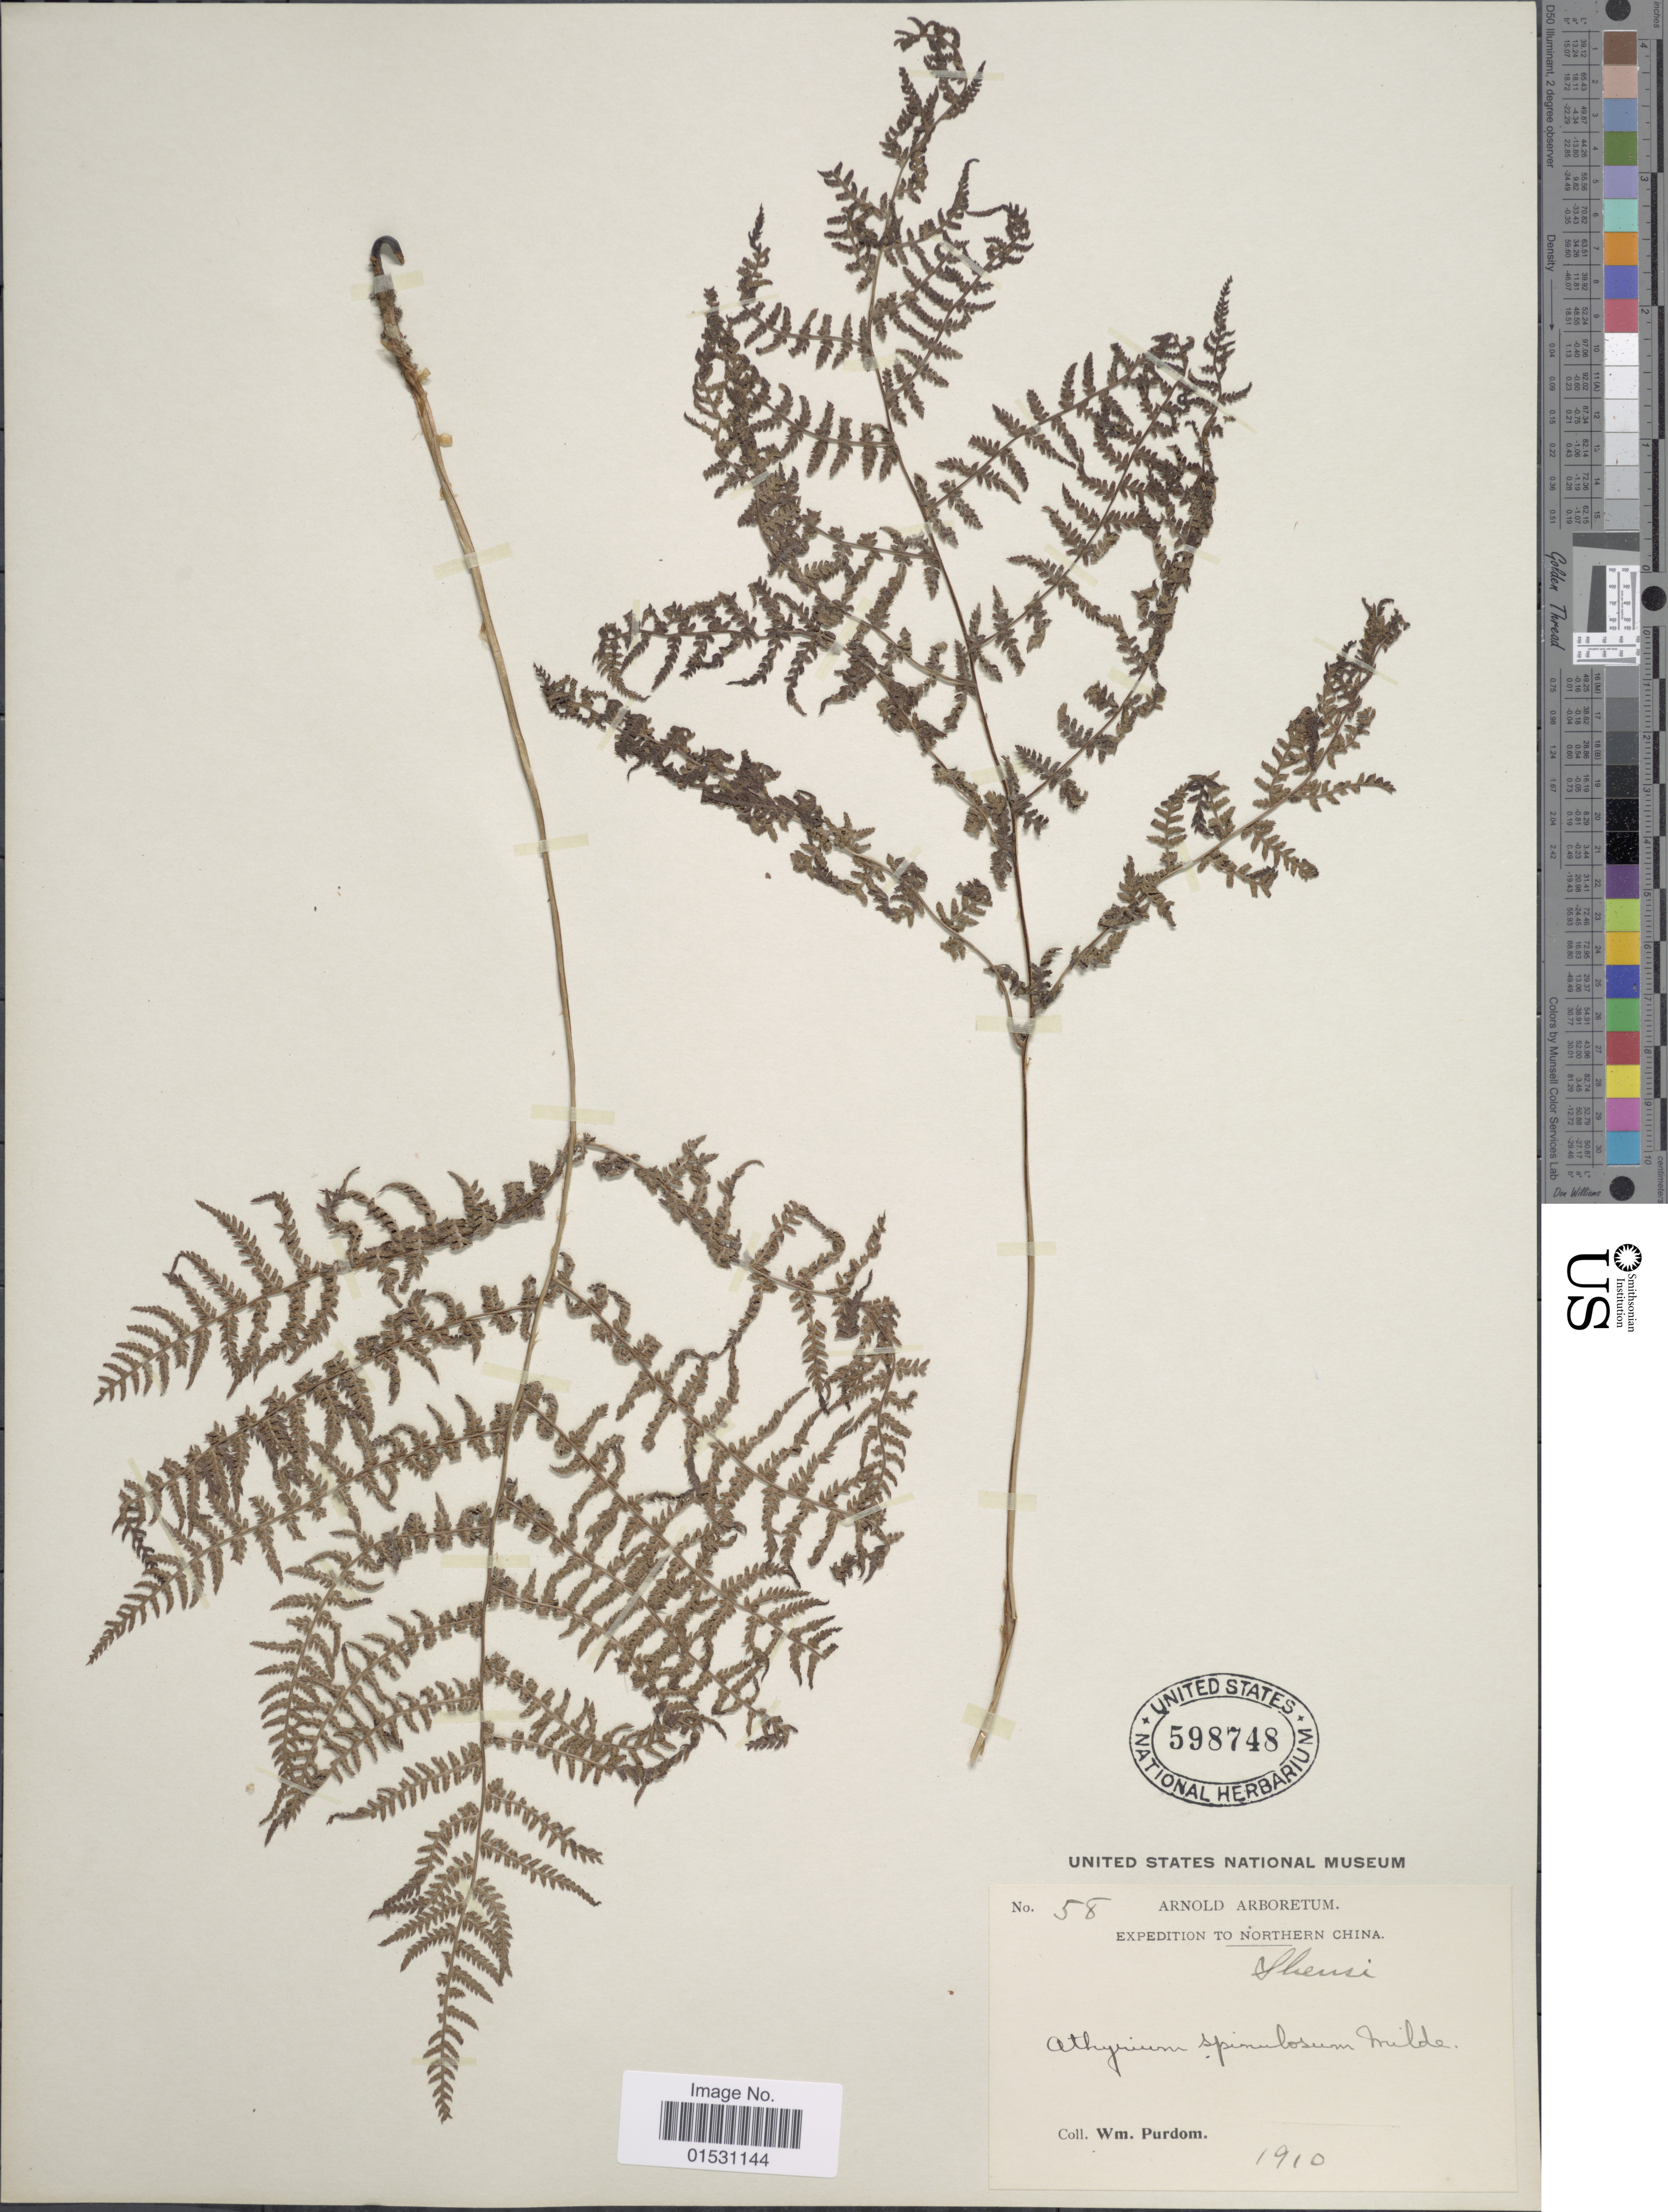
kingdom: Plantae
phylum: Tracheophyta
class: Polypodiopsida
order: Polypodiales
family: Athyriaceae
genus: Athyrium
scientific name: Athyrium spinulosum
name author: (Maxim.) Milde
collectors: W. Purdom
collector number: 58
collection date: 1910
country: China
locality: Northern China.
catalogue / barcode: US 598748